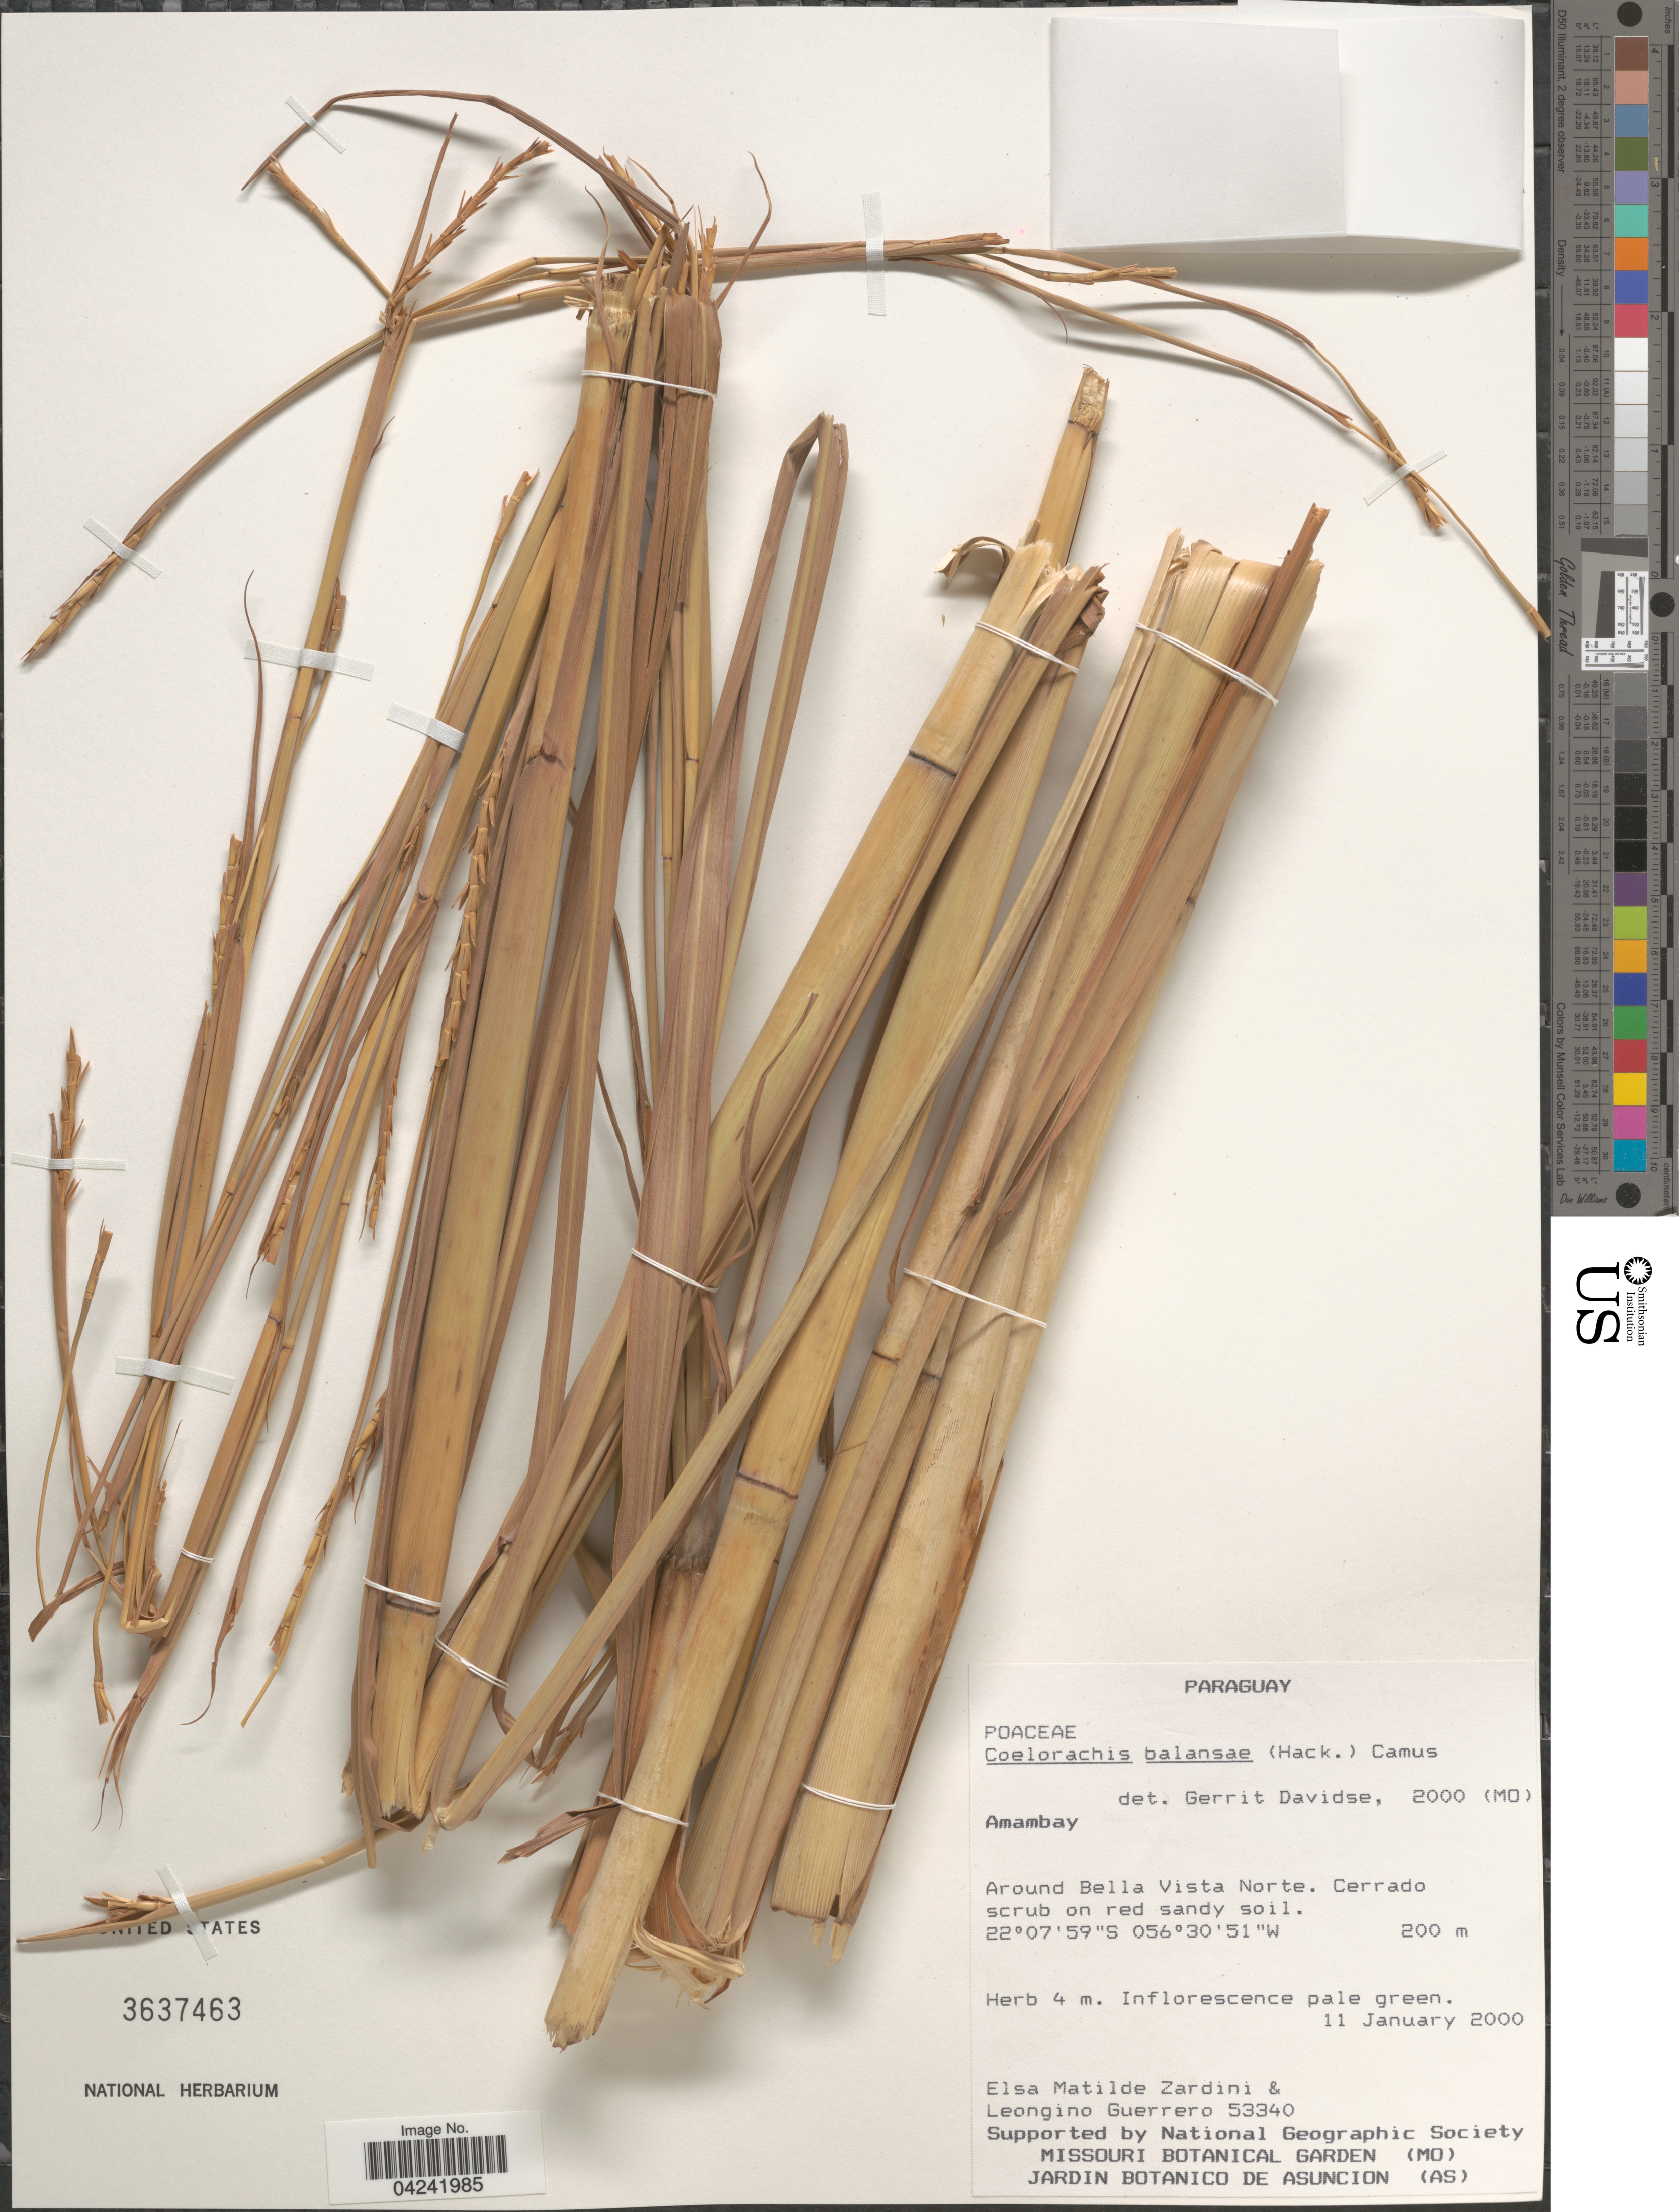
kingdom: Plantae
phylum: Tracheophyta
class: Liliopsida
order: Poales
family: Poaceae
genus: Mnesithea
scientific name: Mnesithea balansae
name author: (Hack.) de Koning & Sosef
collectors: E. M. Zardini & L. Guerrero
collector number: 53340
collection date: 2000-01-11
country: Paraguay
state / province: Amambay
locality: Around Bella Vista Norte. Cerrado scrub on red sandy soil. National Geographic Society.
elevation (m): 200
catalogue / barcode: US 3637463